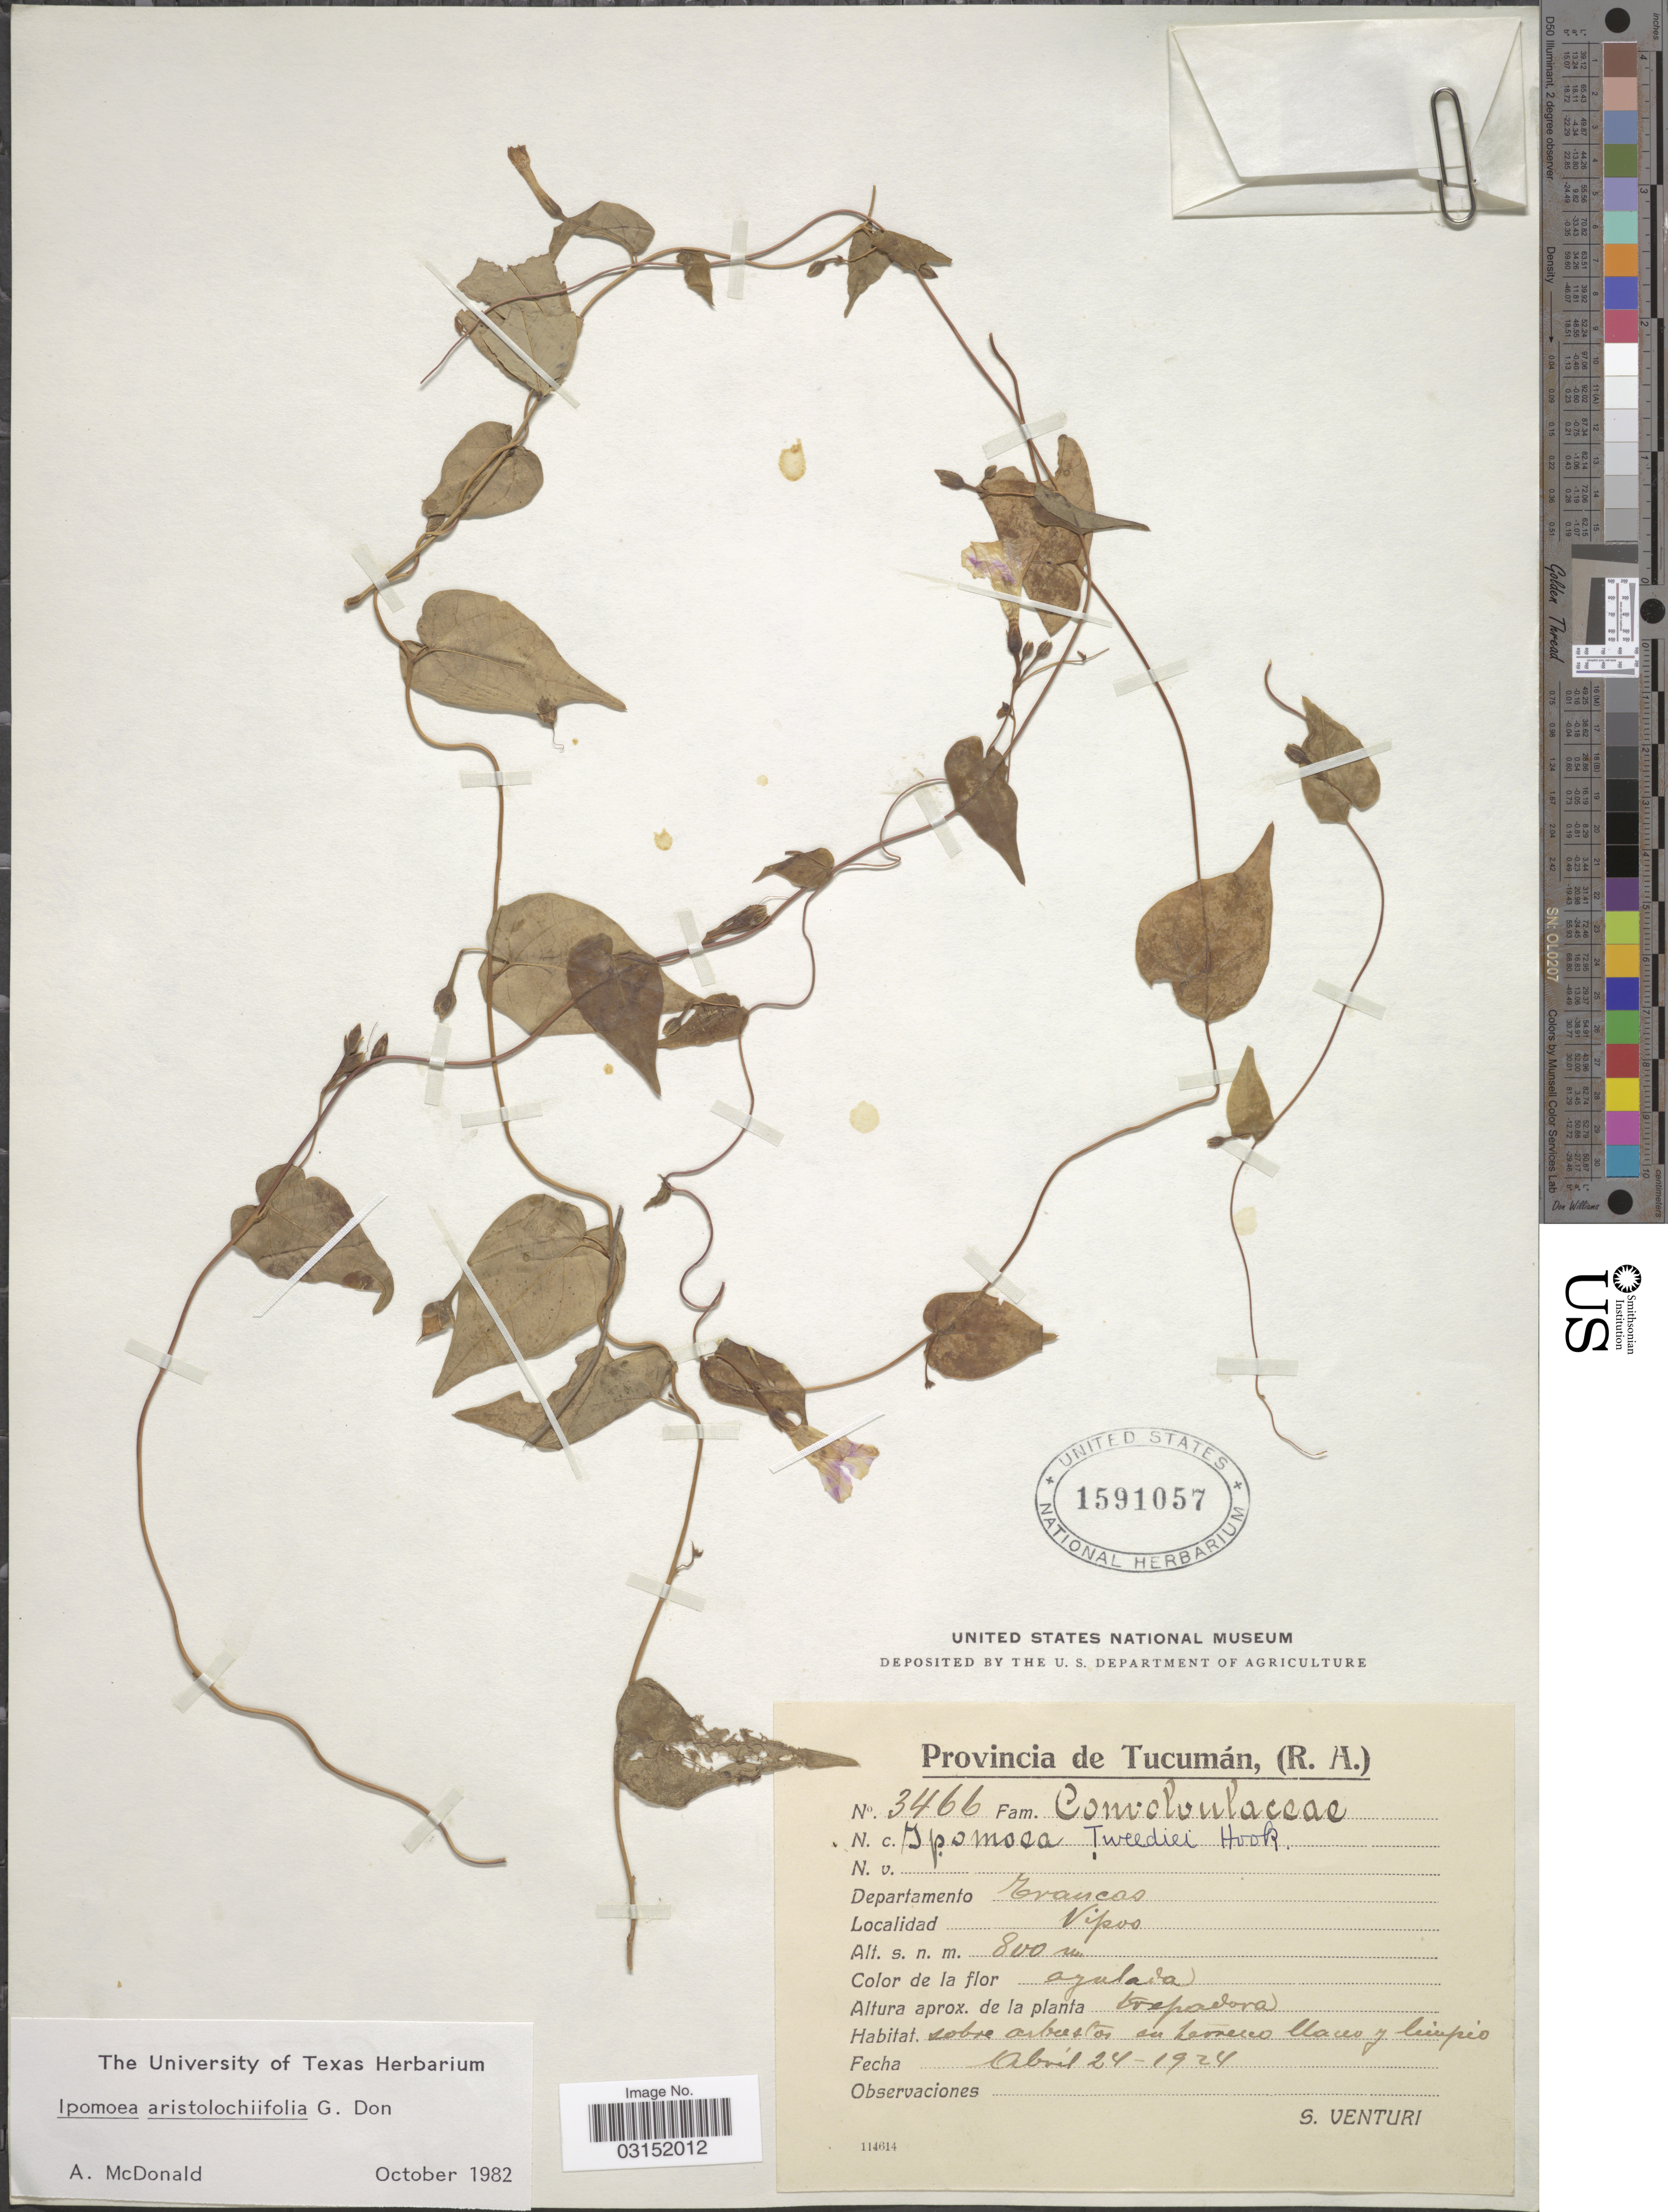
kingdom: Plantae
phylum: Tracheophyta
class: Magnoliopsida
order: Solanales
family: Convolvulaceae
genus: Ipomoea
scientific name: Ipomoea aristolochiifolia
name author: G. Don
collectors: S. Venturi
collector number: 3466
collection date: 1924-04-24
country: Argentina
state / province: Tucuman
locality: Provincia de Tucumán, (R.A.) Departamento Trancas, Vipos.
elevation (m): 800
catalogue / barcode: US 1591057